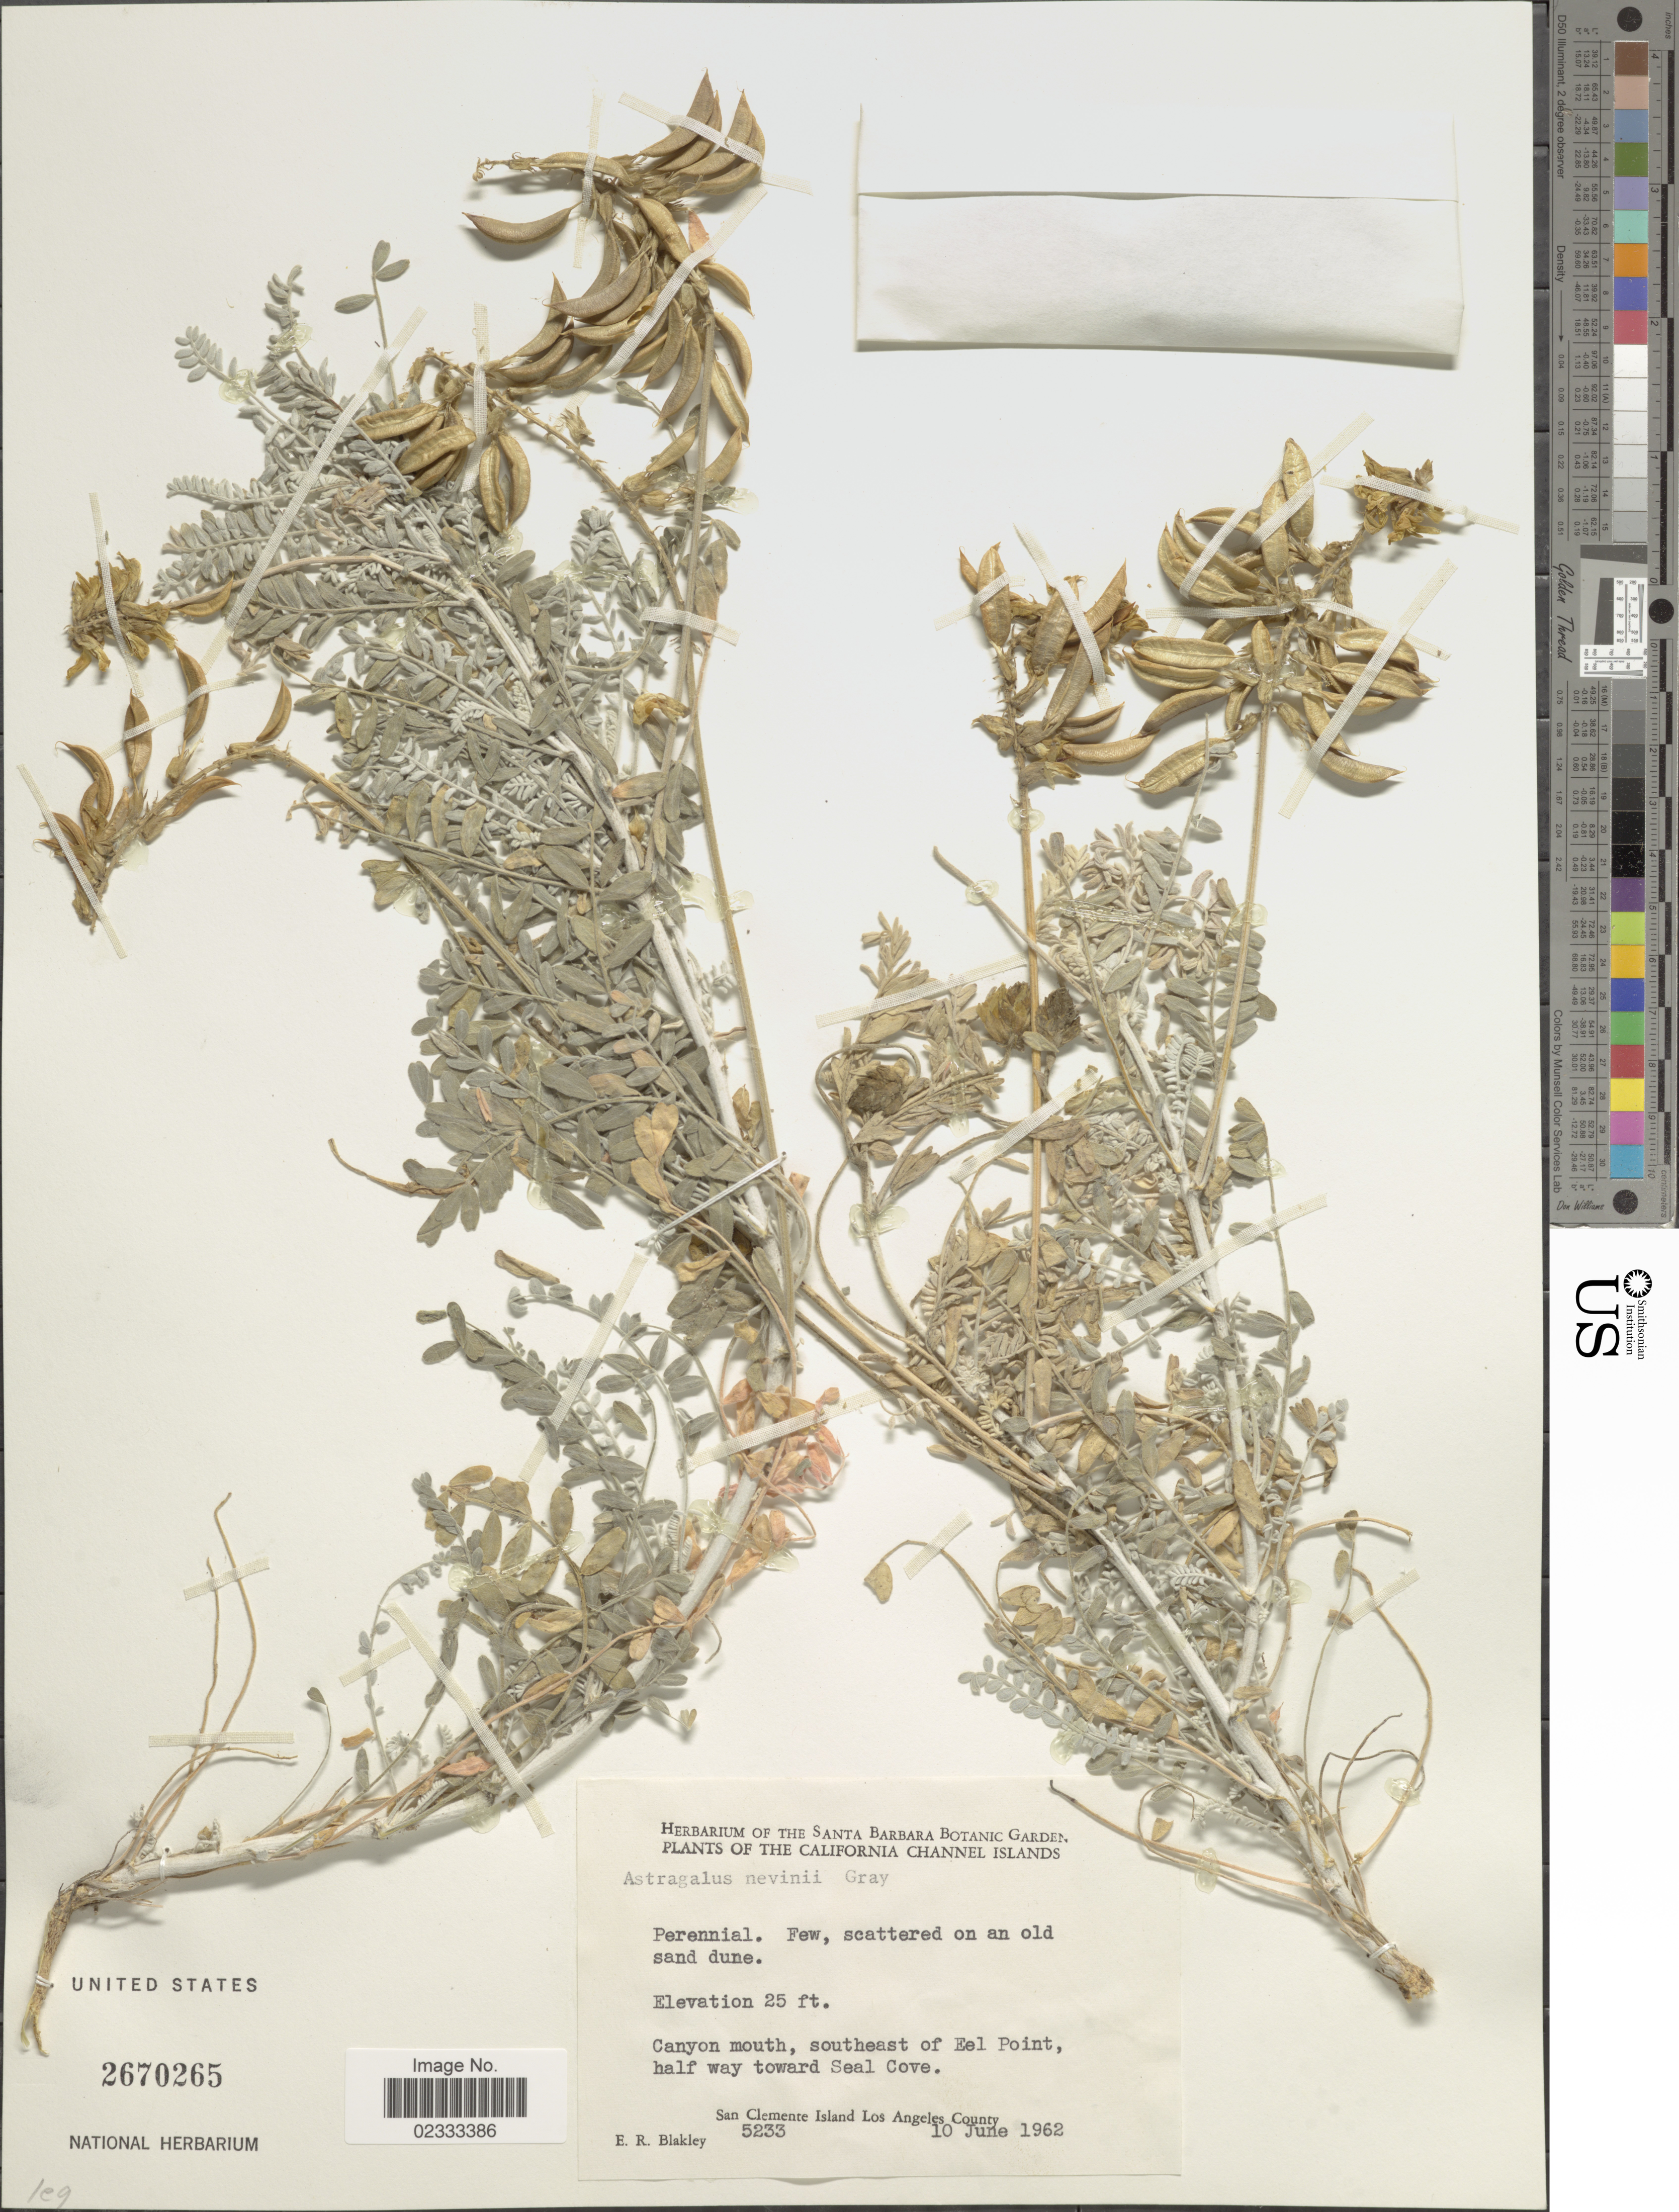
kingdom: Plantae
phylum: Tracheophyta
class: Magnoliopsida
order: Fabales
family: Fabaceae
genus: Astragalus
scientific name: Astragalus nevinii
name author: A. Gray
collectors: E. R. Blakley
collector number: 5233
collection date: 1962-06-10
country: United States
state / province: California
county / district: Los Angeles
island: San Clemente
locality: The California Channel Islands, Canyon mouth, southeast of Eel Point, half way toward Seal Cove, San Clemente Island Los Angeles County.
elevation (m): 8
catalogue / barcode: US 2670265